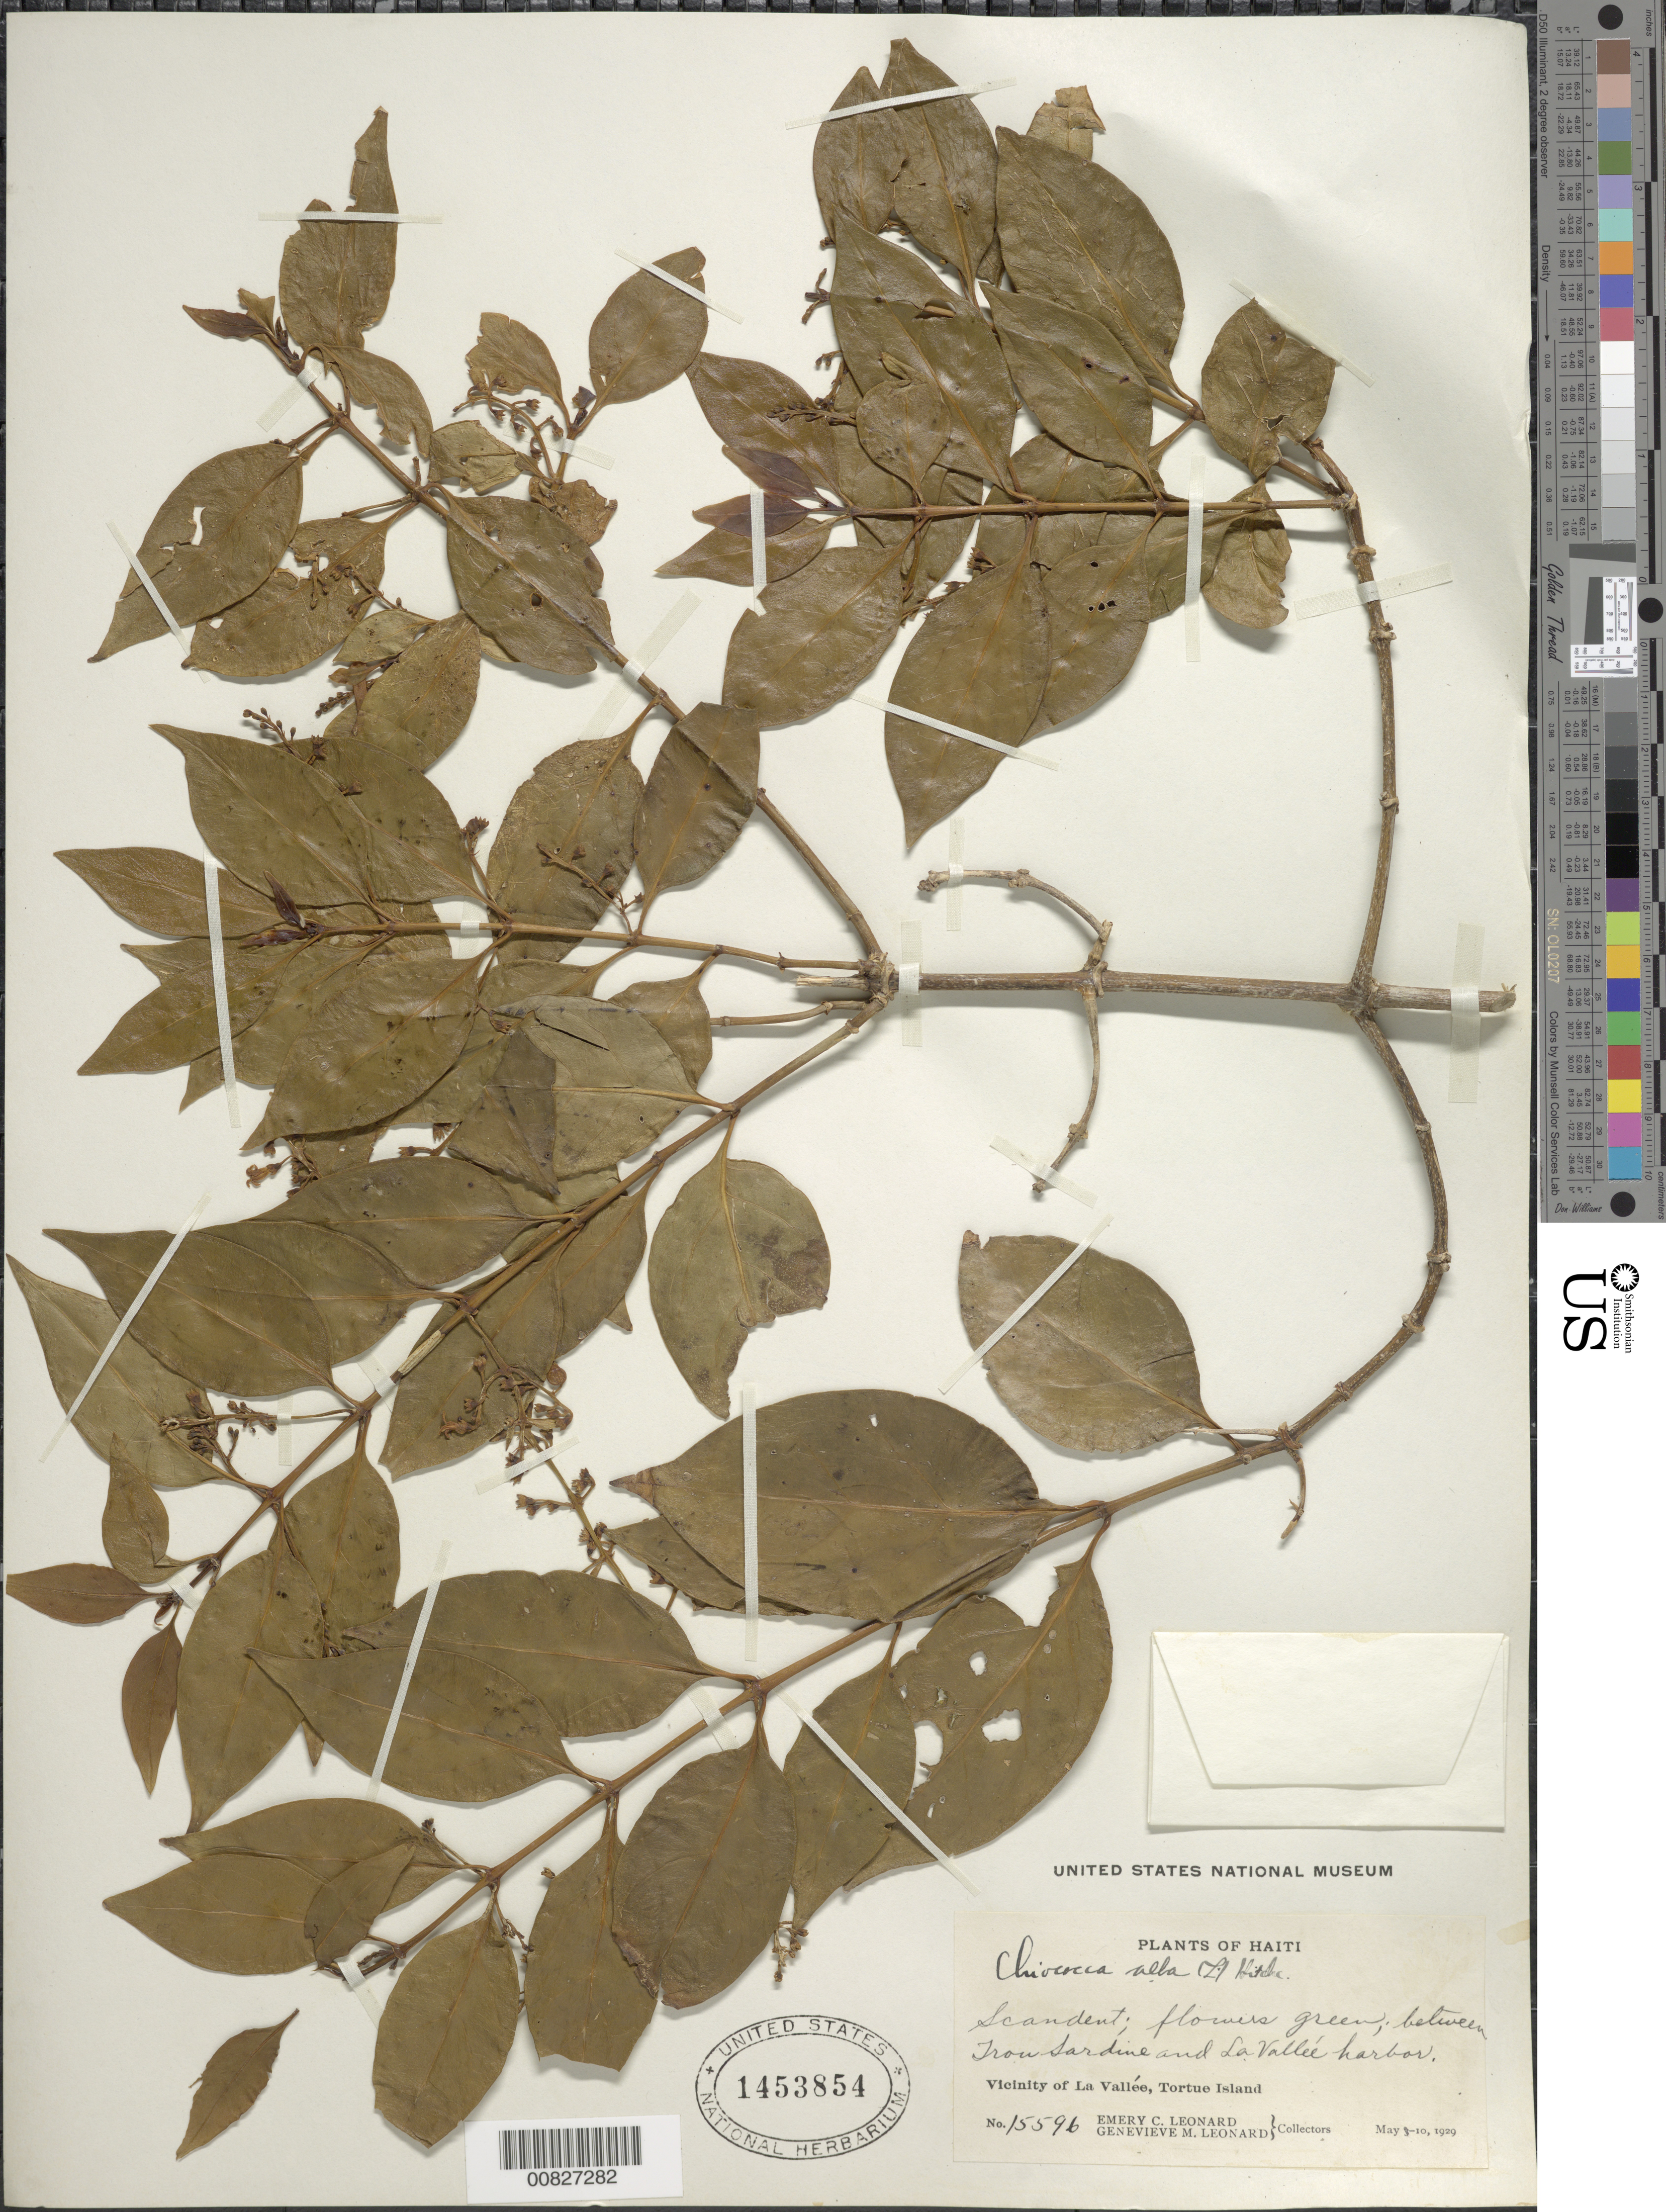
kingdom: Plantae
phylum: Tracheophyta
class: Magnoliopsida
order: Gentianales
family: Rubiaceae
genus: Chiococca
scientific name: Chiococca alba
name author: (L.) Hitchc.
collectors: E. C. Leonard & G. M. Leonard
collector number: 15596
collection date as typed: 10 May 1929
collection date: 1929-05-10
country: Haiti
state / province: Nord-Ouest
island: Île de la Tortue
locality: Vicinity of La Vallée, between Troud Sardine and La Vallée Harbor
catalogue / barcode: US 1453854